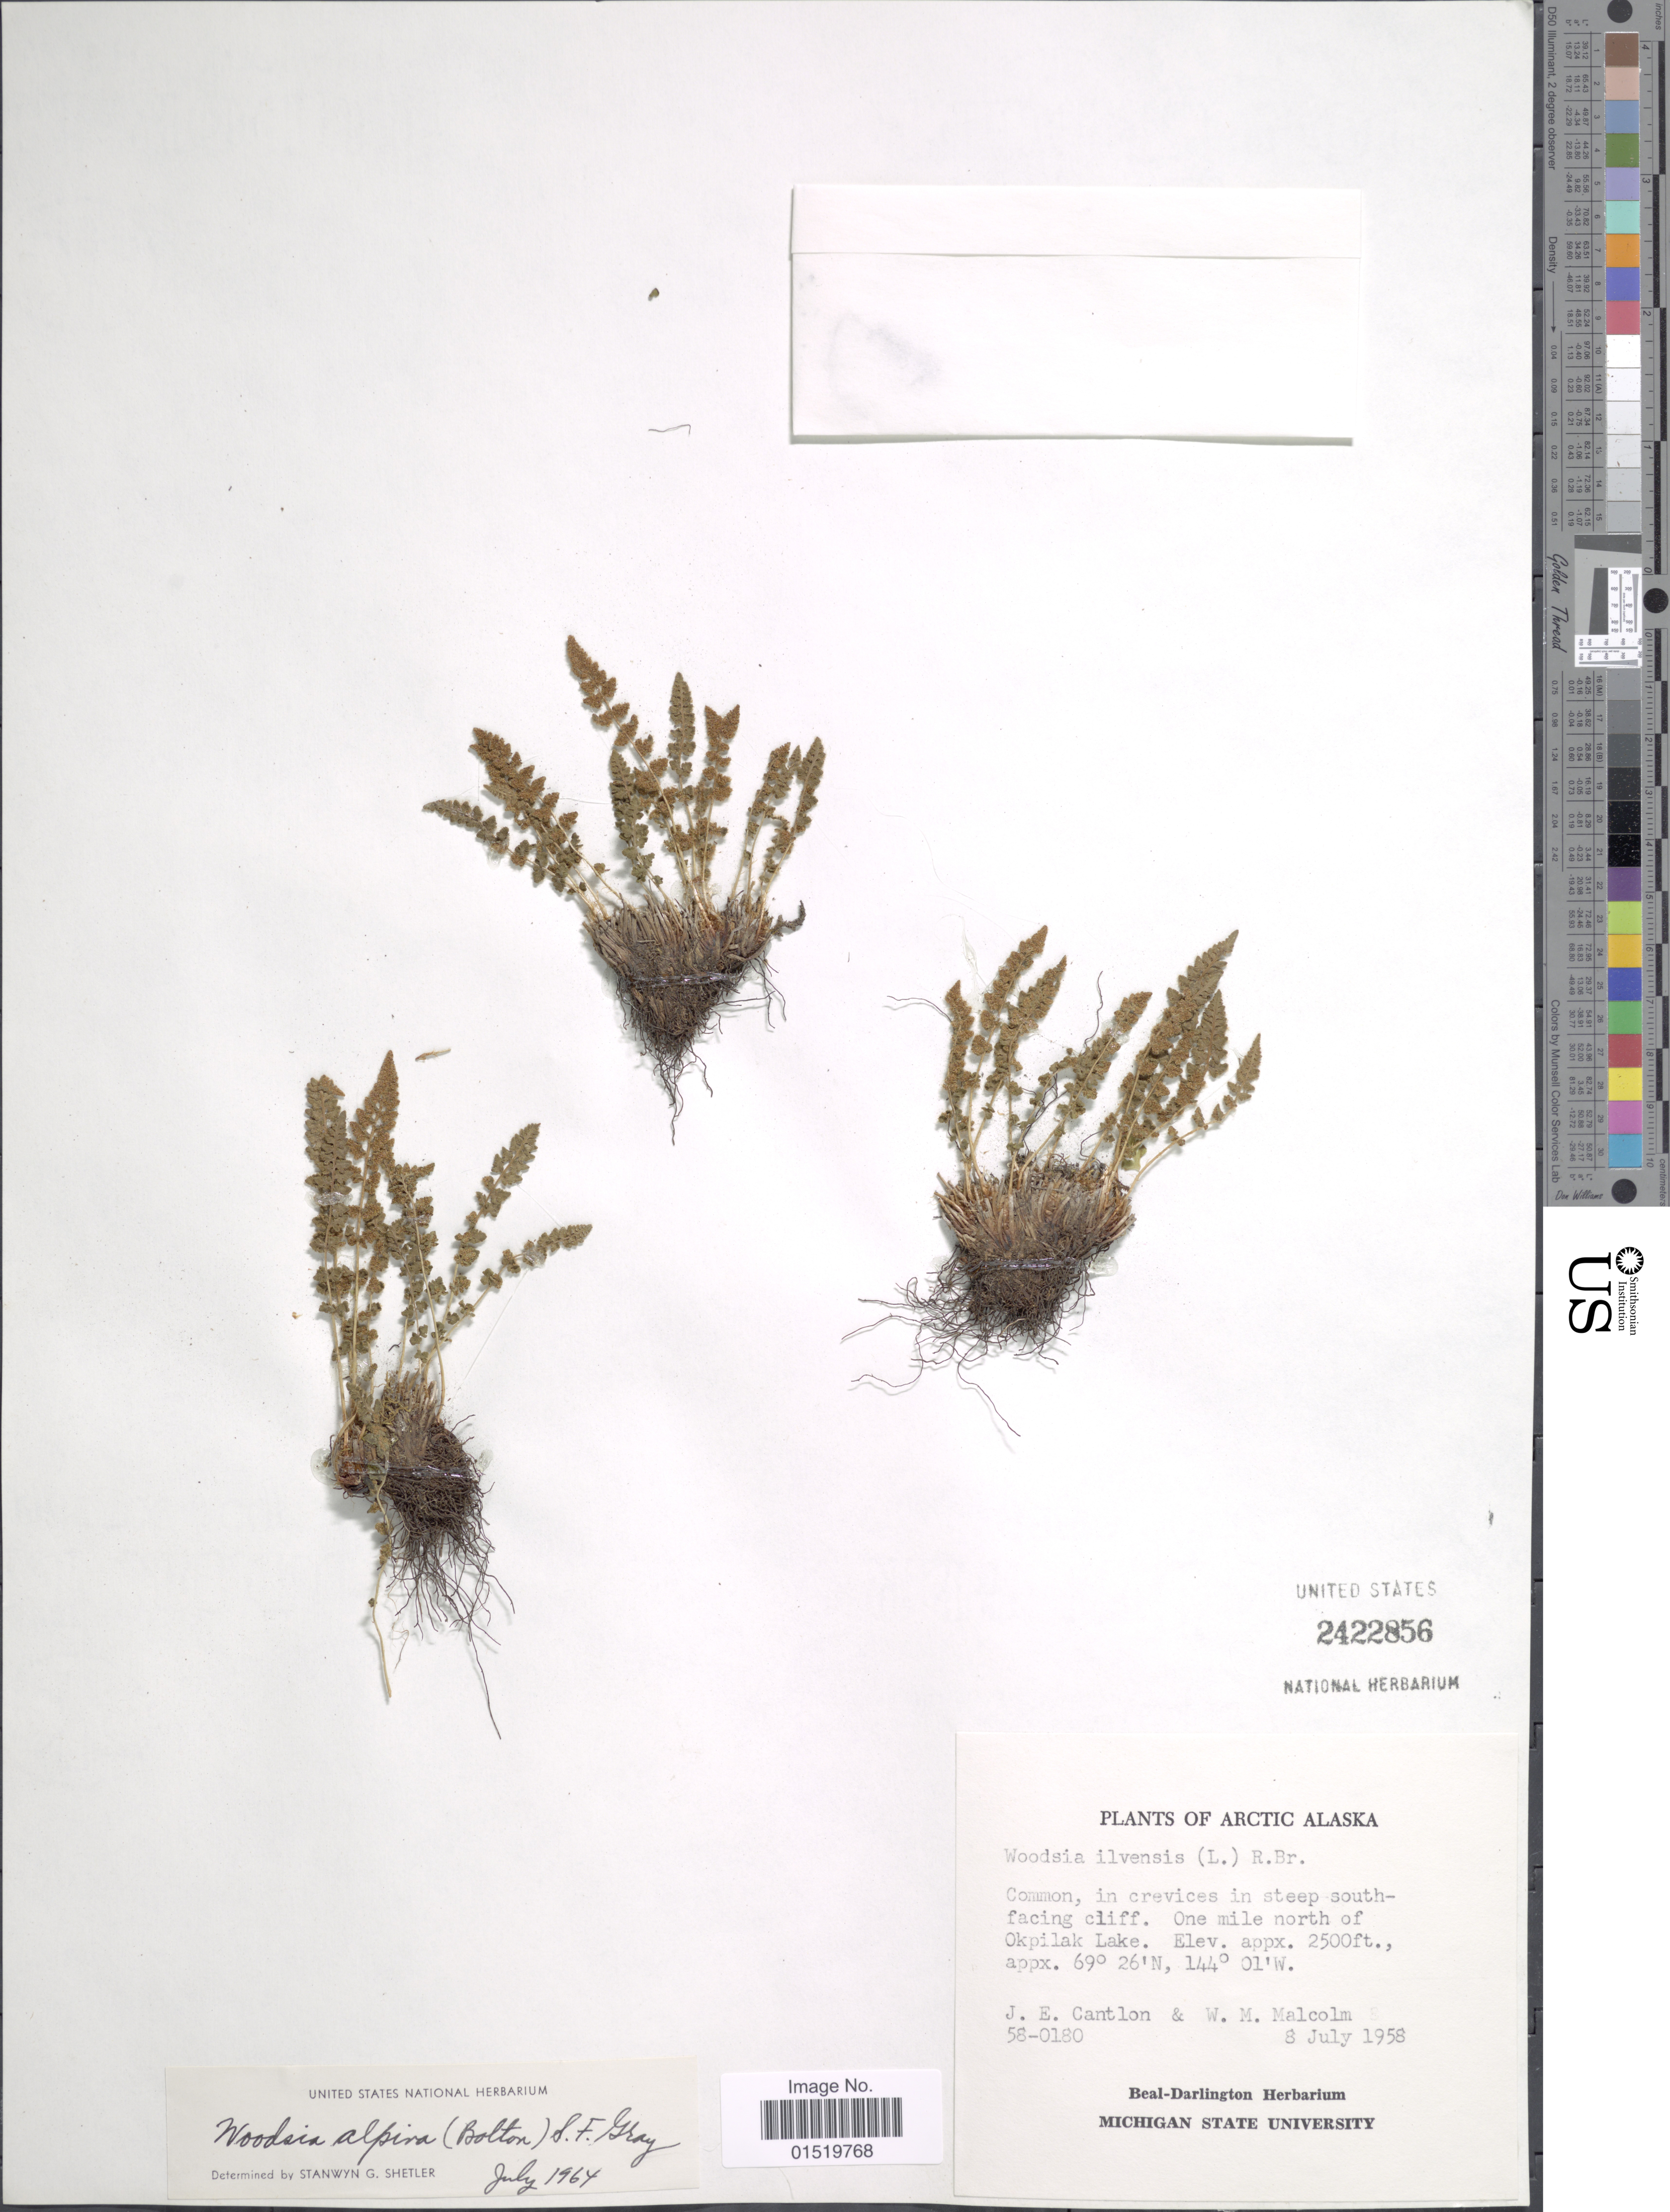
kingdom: Plantae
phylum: Tracheophyta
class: Polypodiopsida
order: Polypodiales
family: Woodsiaceae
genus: Woodsia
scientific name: Woodsia ilvensis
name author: (L.) R. Br.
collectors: J. Cantlon & W. Malcolm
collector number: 58-0180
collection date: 1958-07-08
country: United States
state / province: Alaska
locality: Arctic Alaska, One mie north of Okpilak Lake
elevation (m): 762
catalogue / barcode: US 2422856